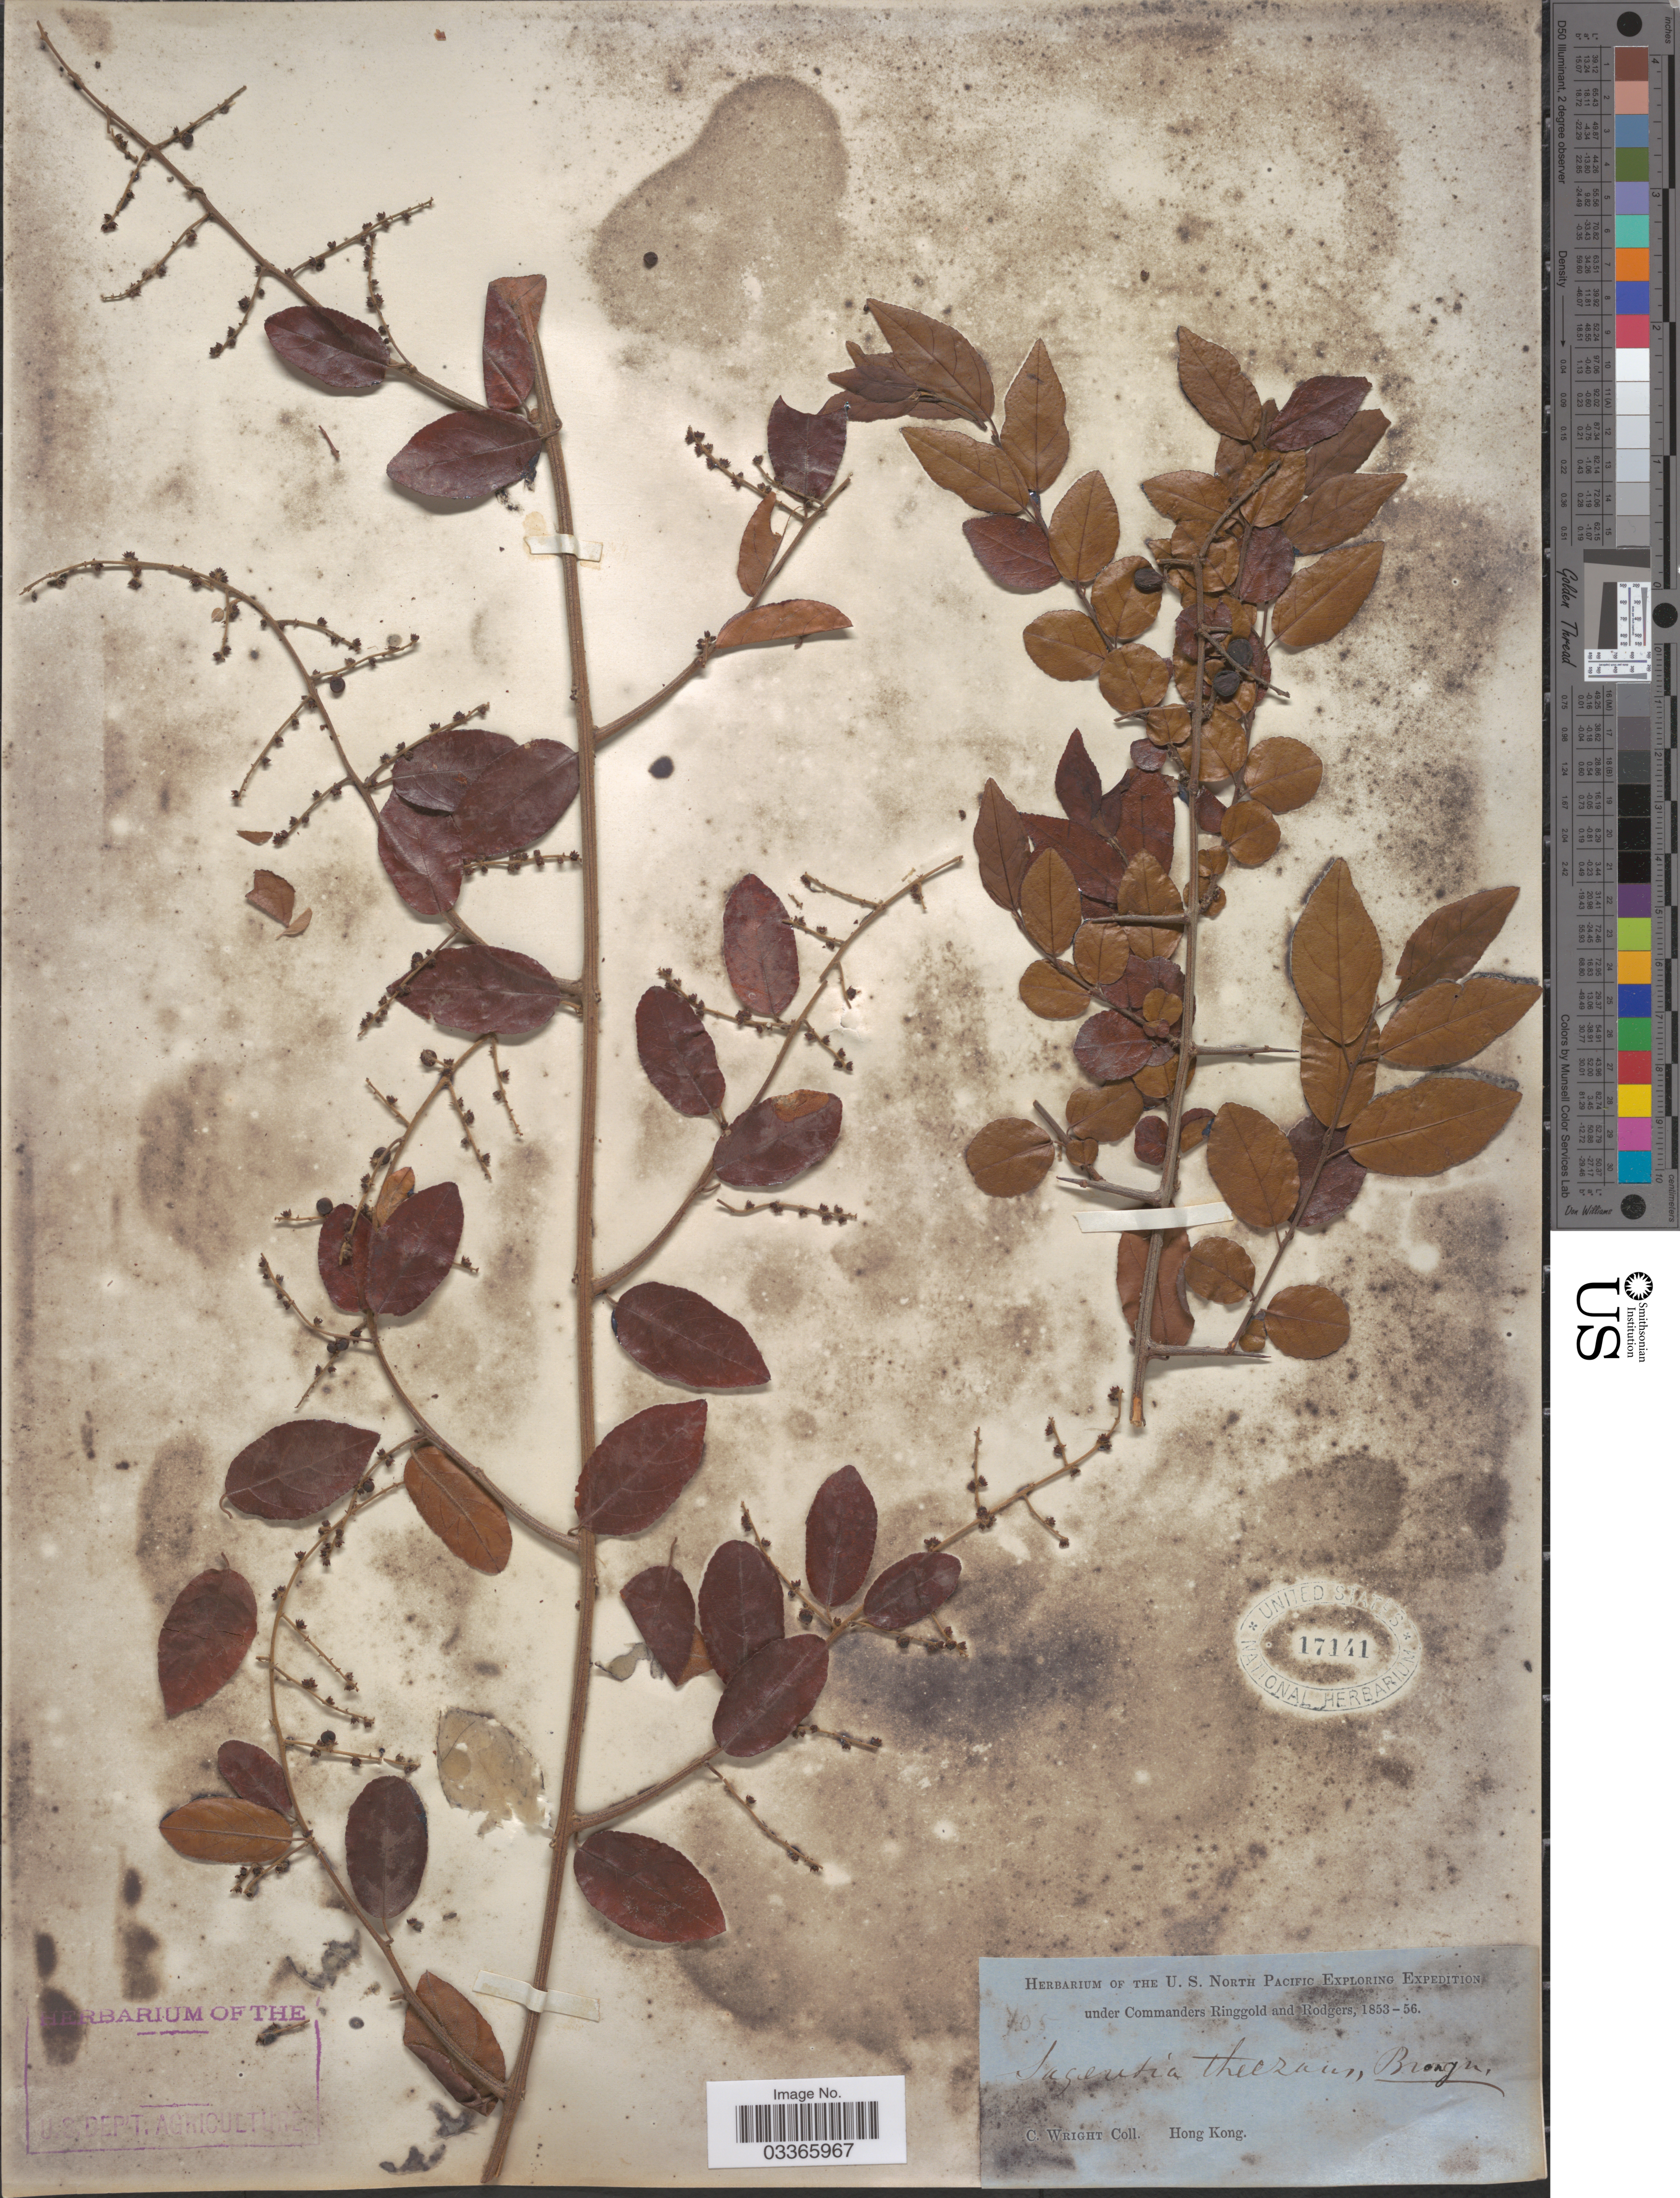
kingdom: Plantae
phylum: Tracheophyta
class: Magnoliopsida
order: Rosales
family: Rhamnaceae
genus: Sageretia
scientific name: Sageretia thea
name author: (Osbeck) M.C. Johnst.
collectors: C. Wright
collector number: X05*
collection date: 1853/1856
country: China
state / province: Hong Kong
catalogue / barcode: US 17141